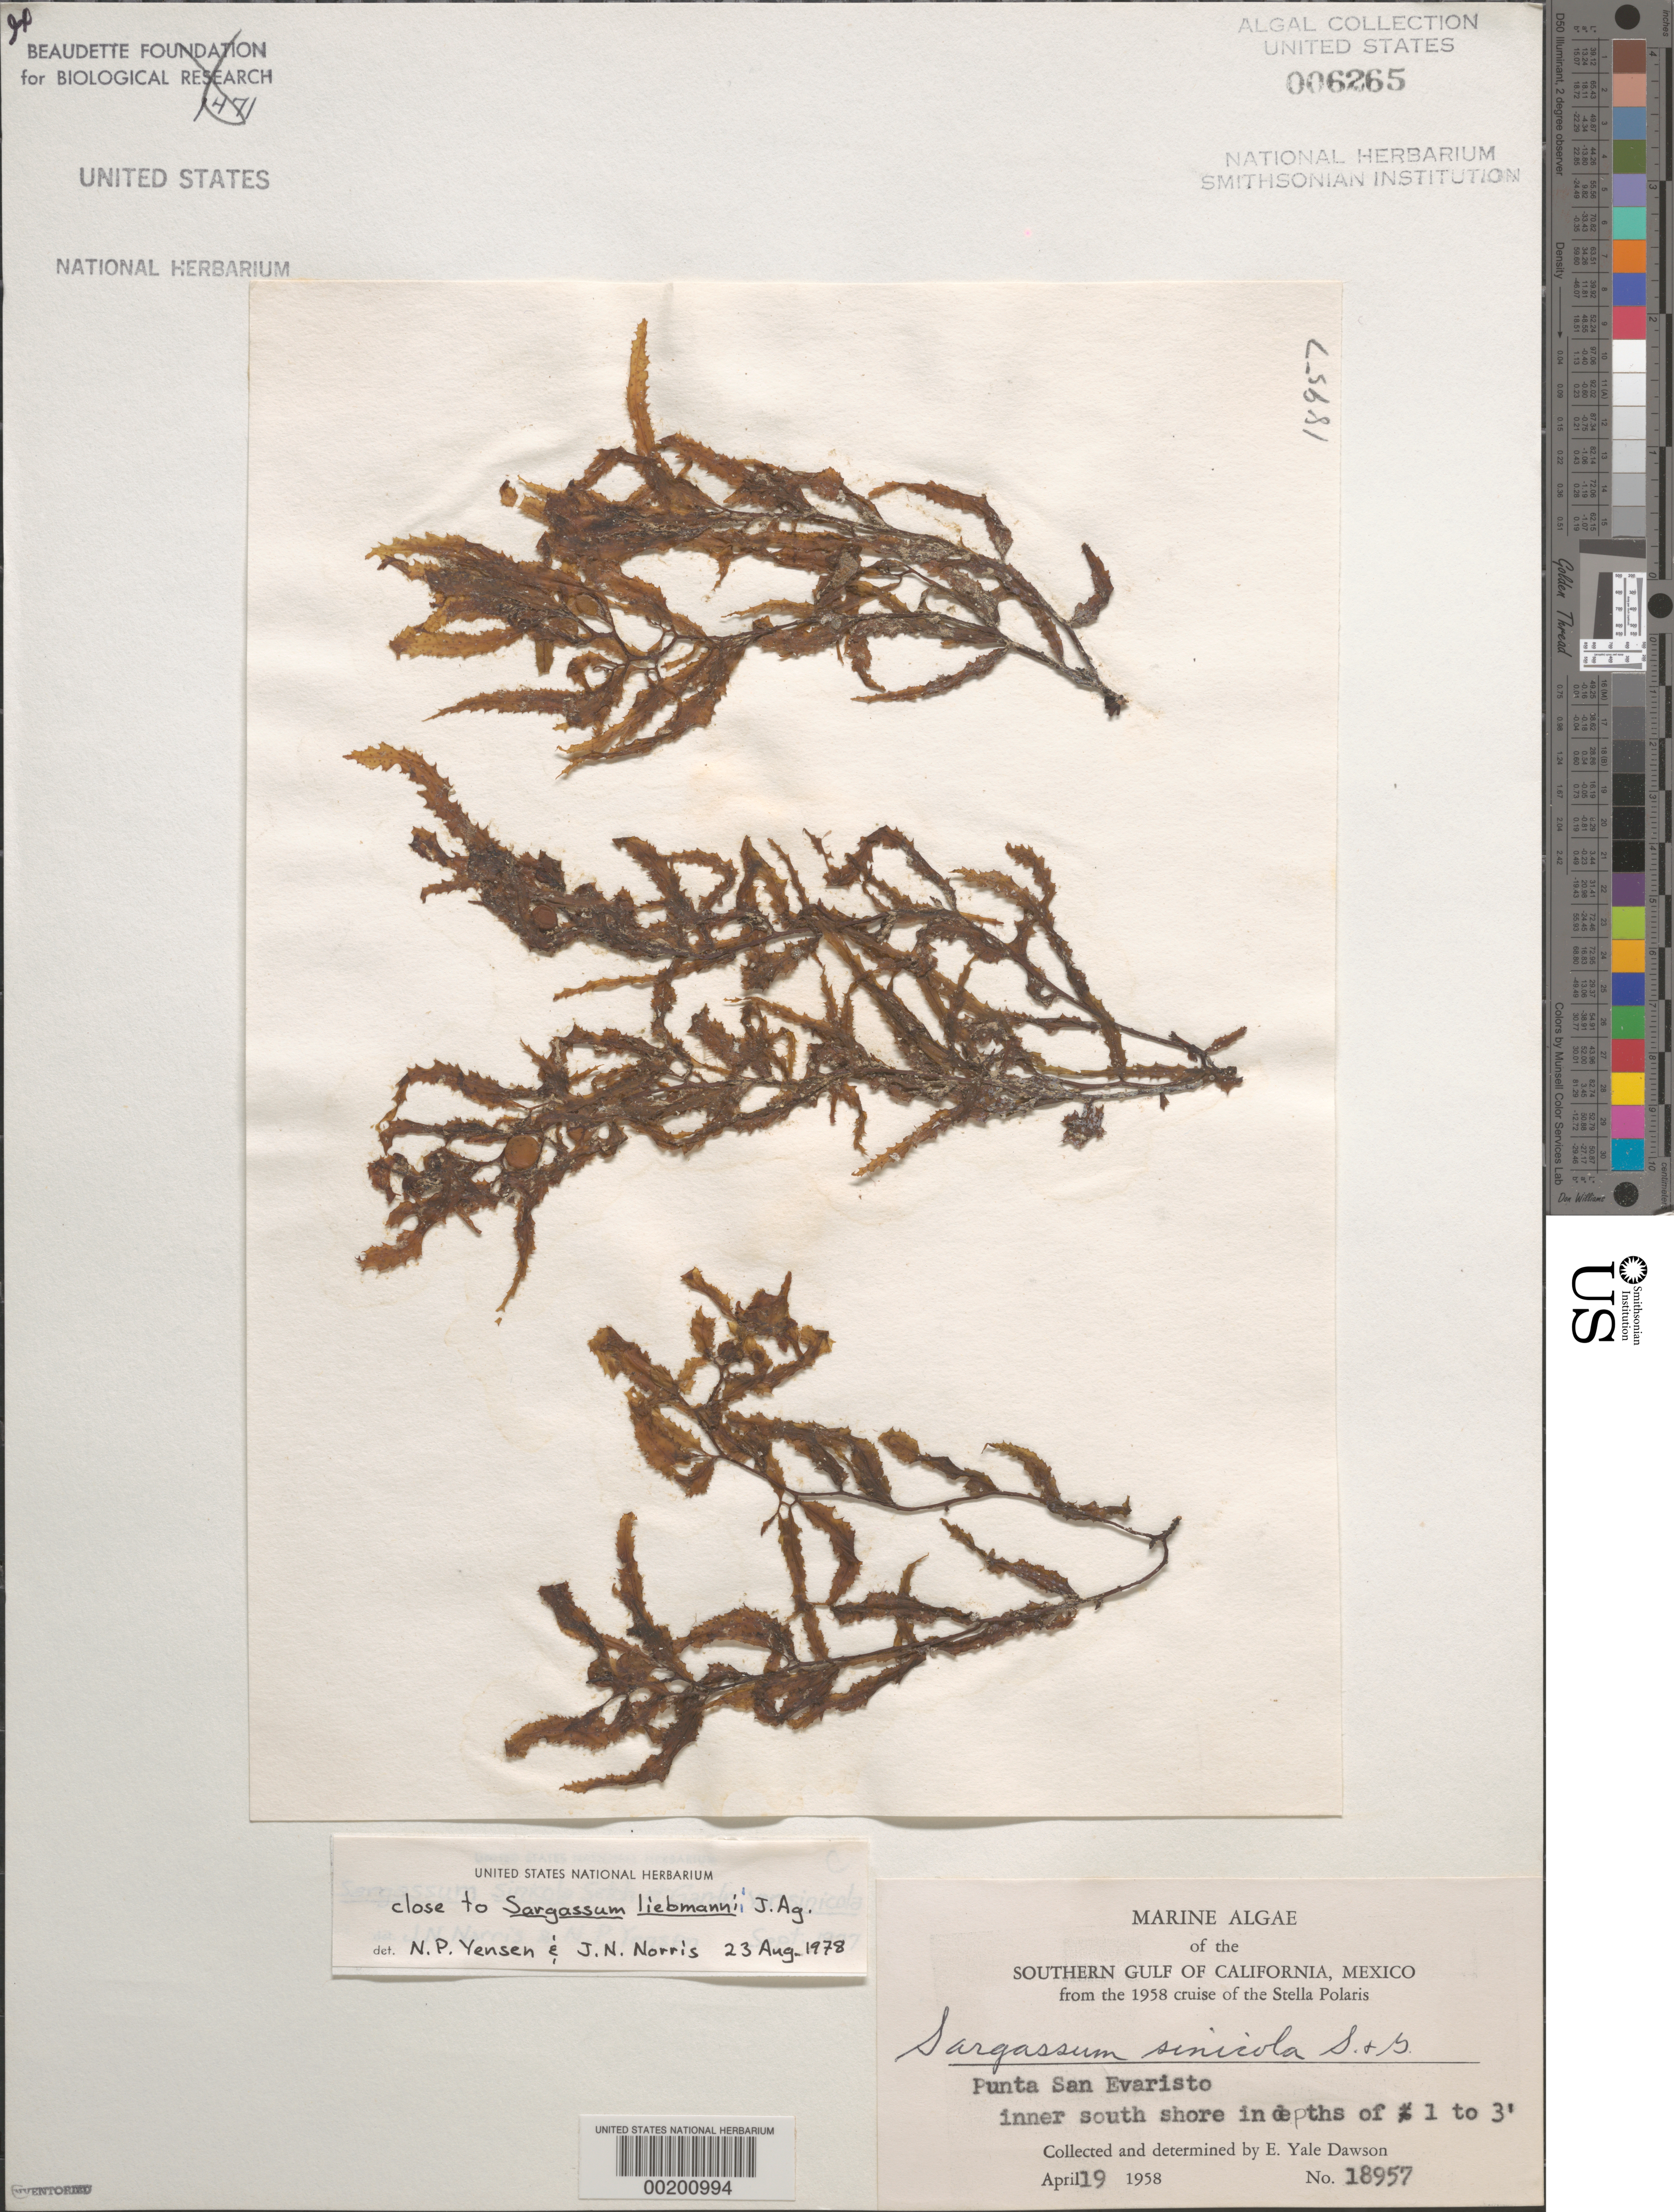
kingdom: Chromista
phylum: Ochrophyta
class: Phaeophyceae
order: Fucales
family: Sargassaceae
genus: Sargassum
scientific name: Sargassum liebmannii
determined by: Norris, J. N.; Yensen, N. P.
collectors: E. Y. Dawson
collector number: EYD 18957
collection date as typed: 19 Apr 1958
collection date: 1958-04-19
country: Mexico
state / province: Baja California Sur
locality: Punta San Evaristo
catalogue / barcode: US 6265